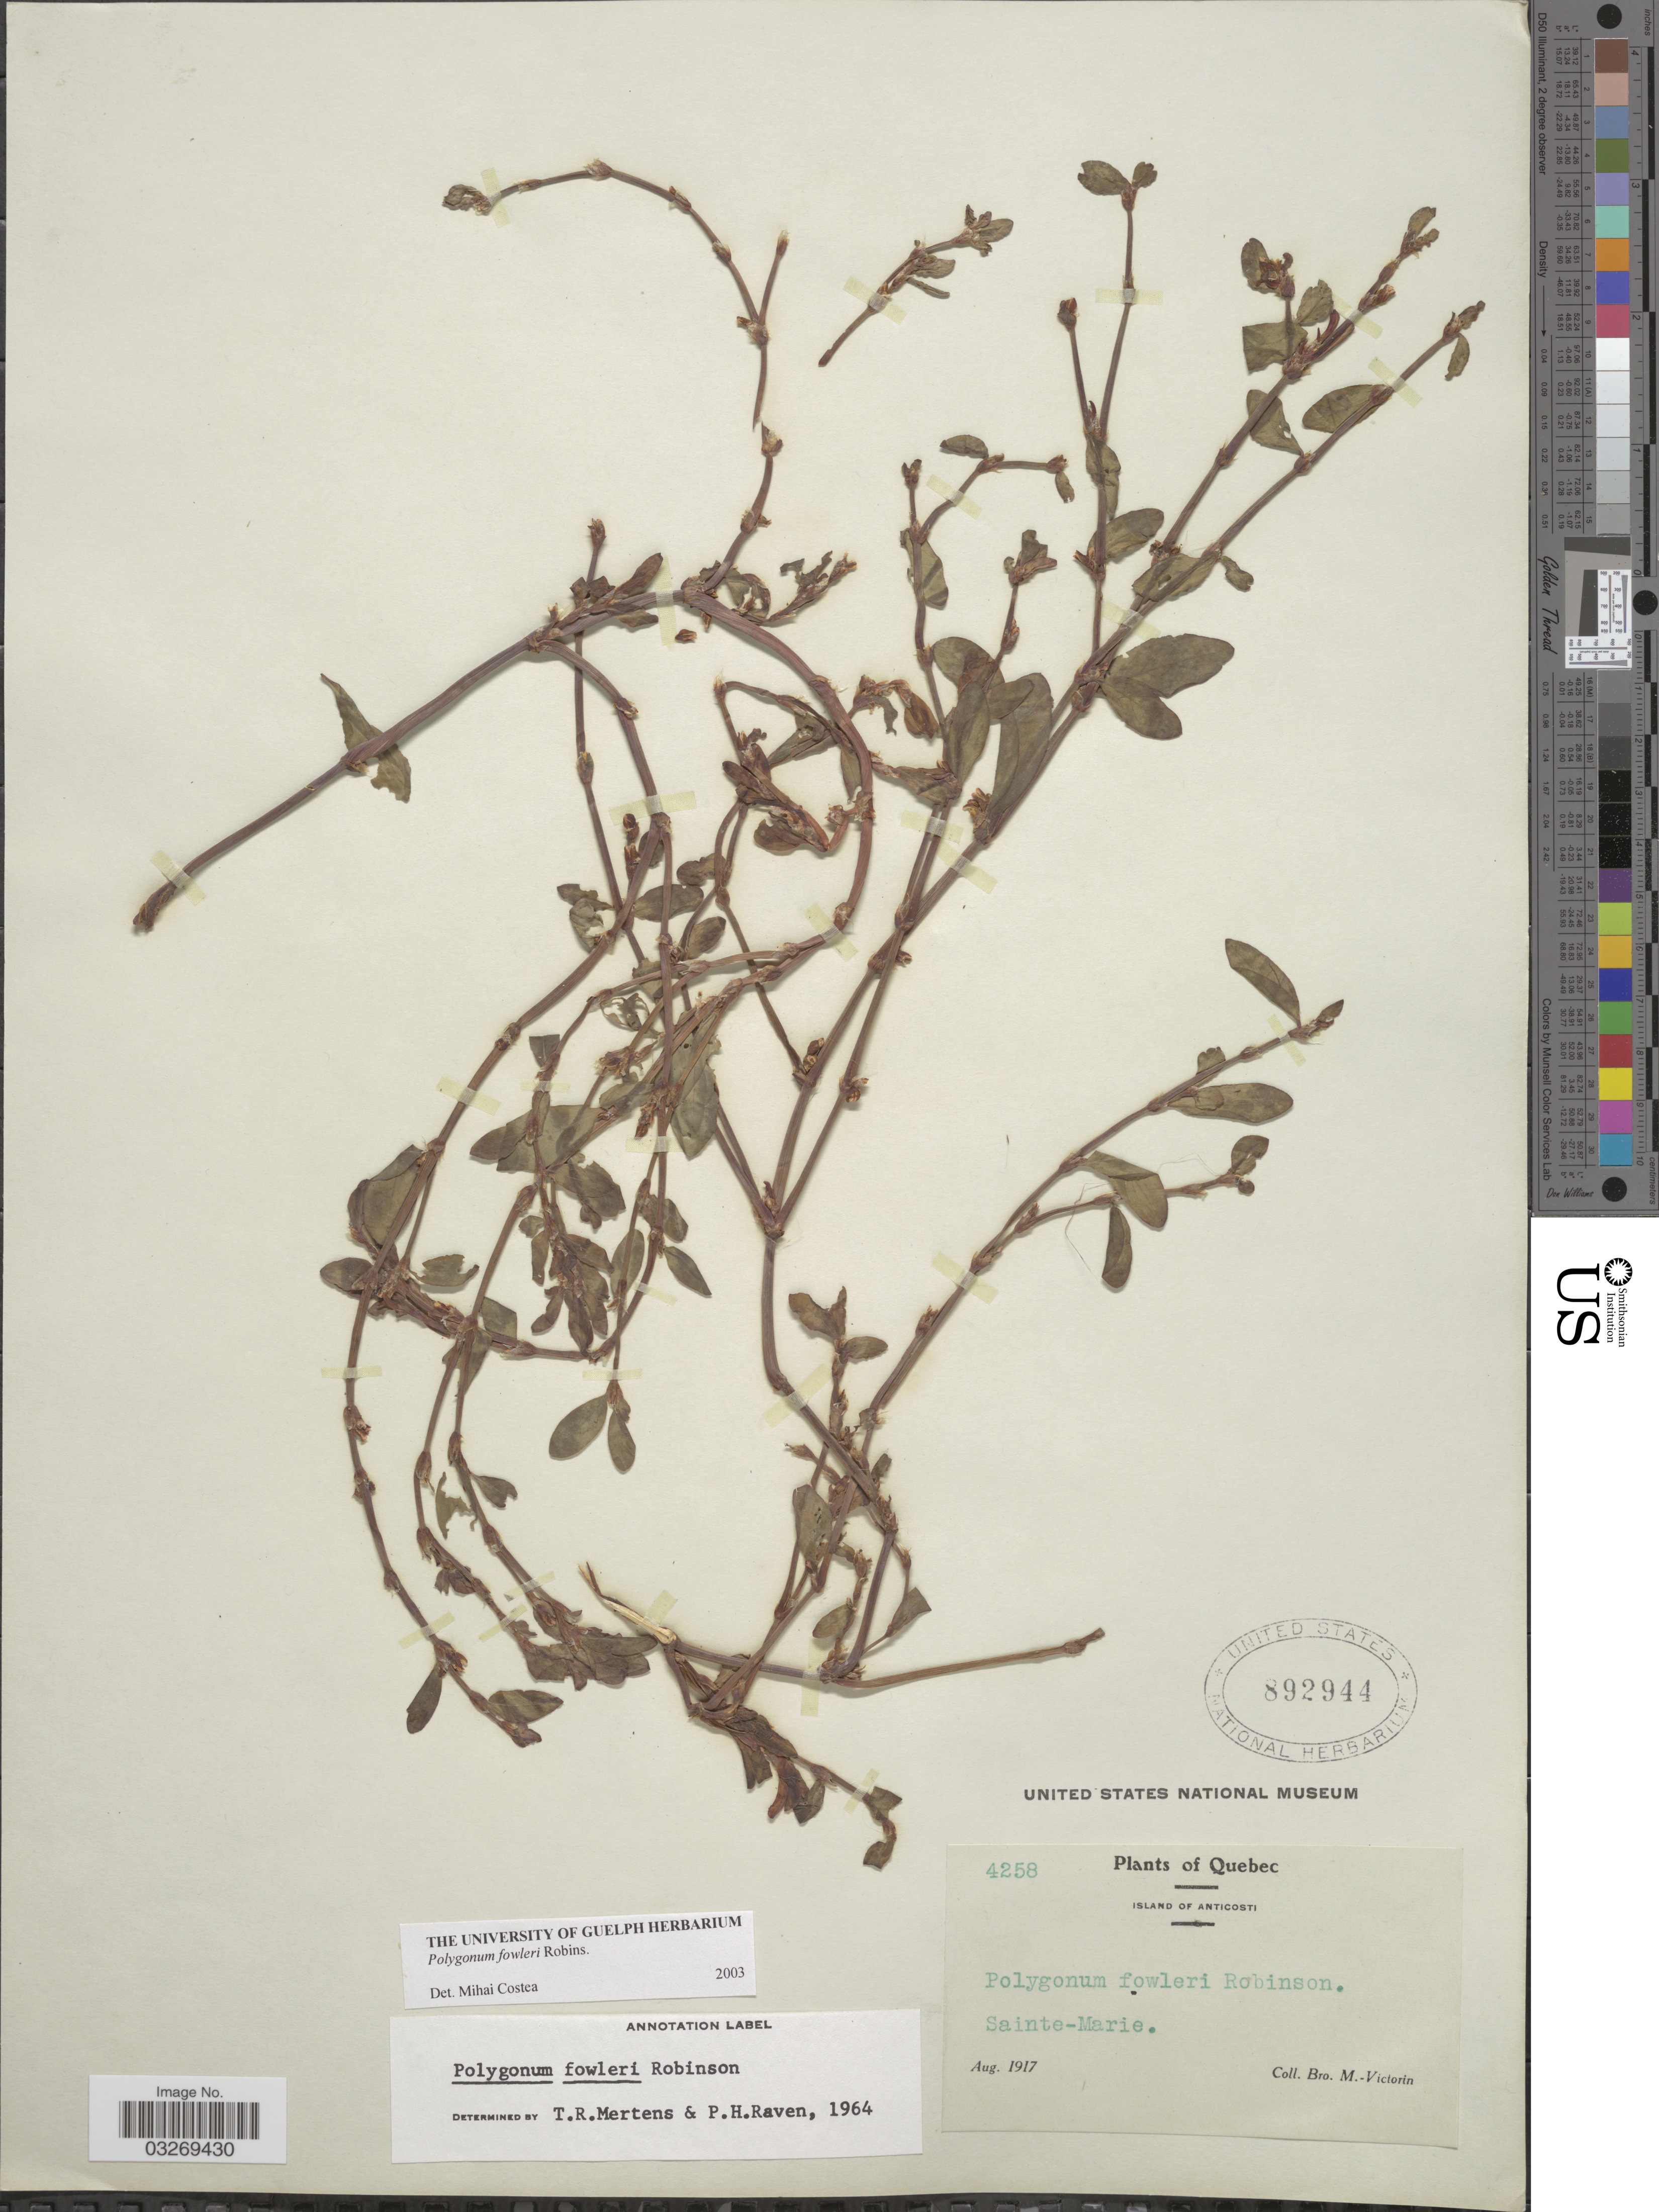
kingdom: Plantae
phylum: Tracheophyta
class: Magnoliopsida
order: Caryophyllales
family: Polygonaceae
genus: Polygonum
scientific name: Polygonum fowleri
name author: B.L. Rob.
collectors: Fr. Marie-Victorin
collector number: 4258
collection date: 1917-08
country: Canada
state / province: Quebec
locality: Island of Anticosti, Sainte-Marie.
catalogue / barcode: US 892944